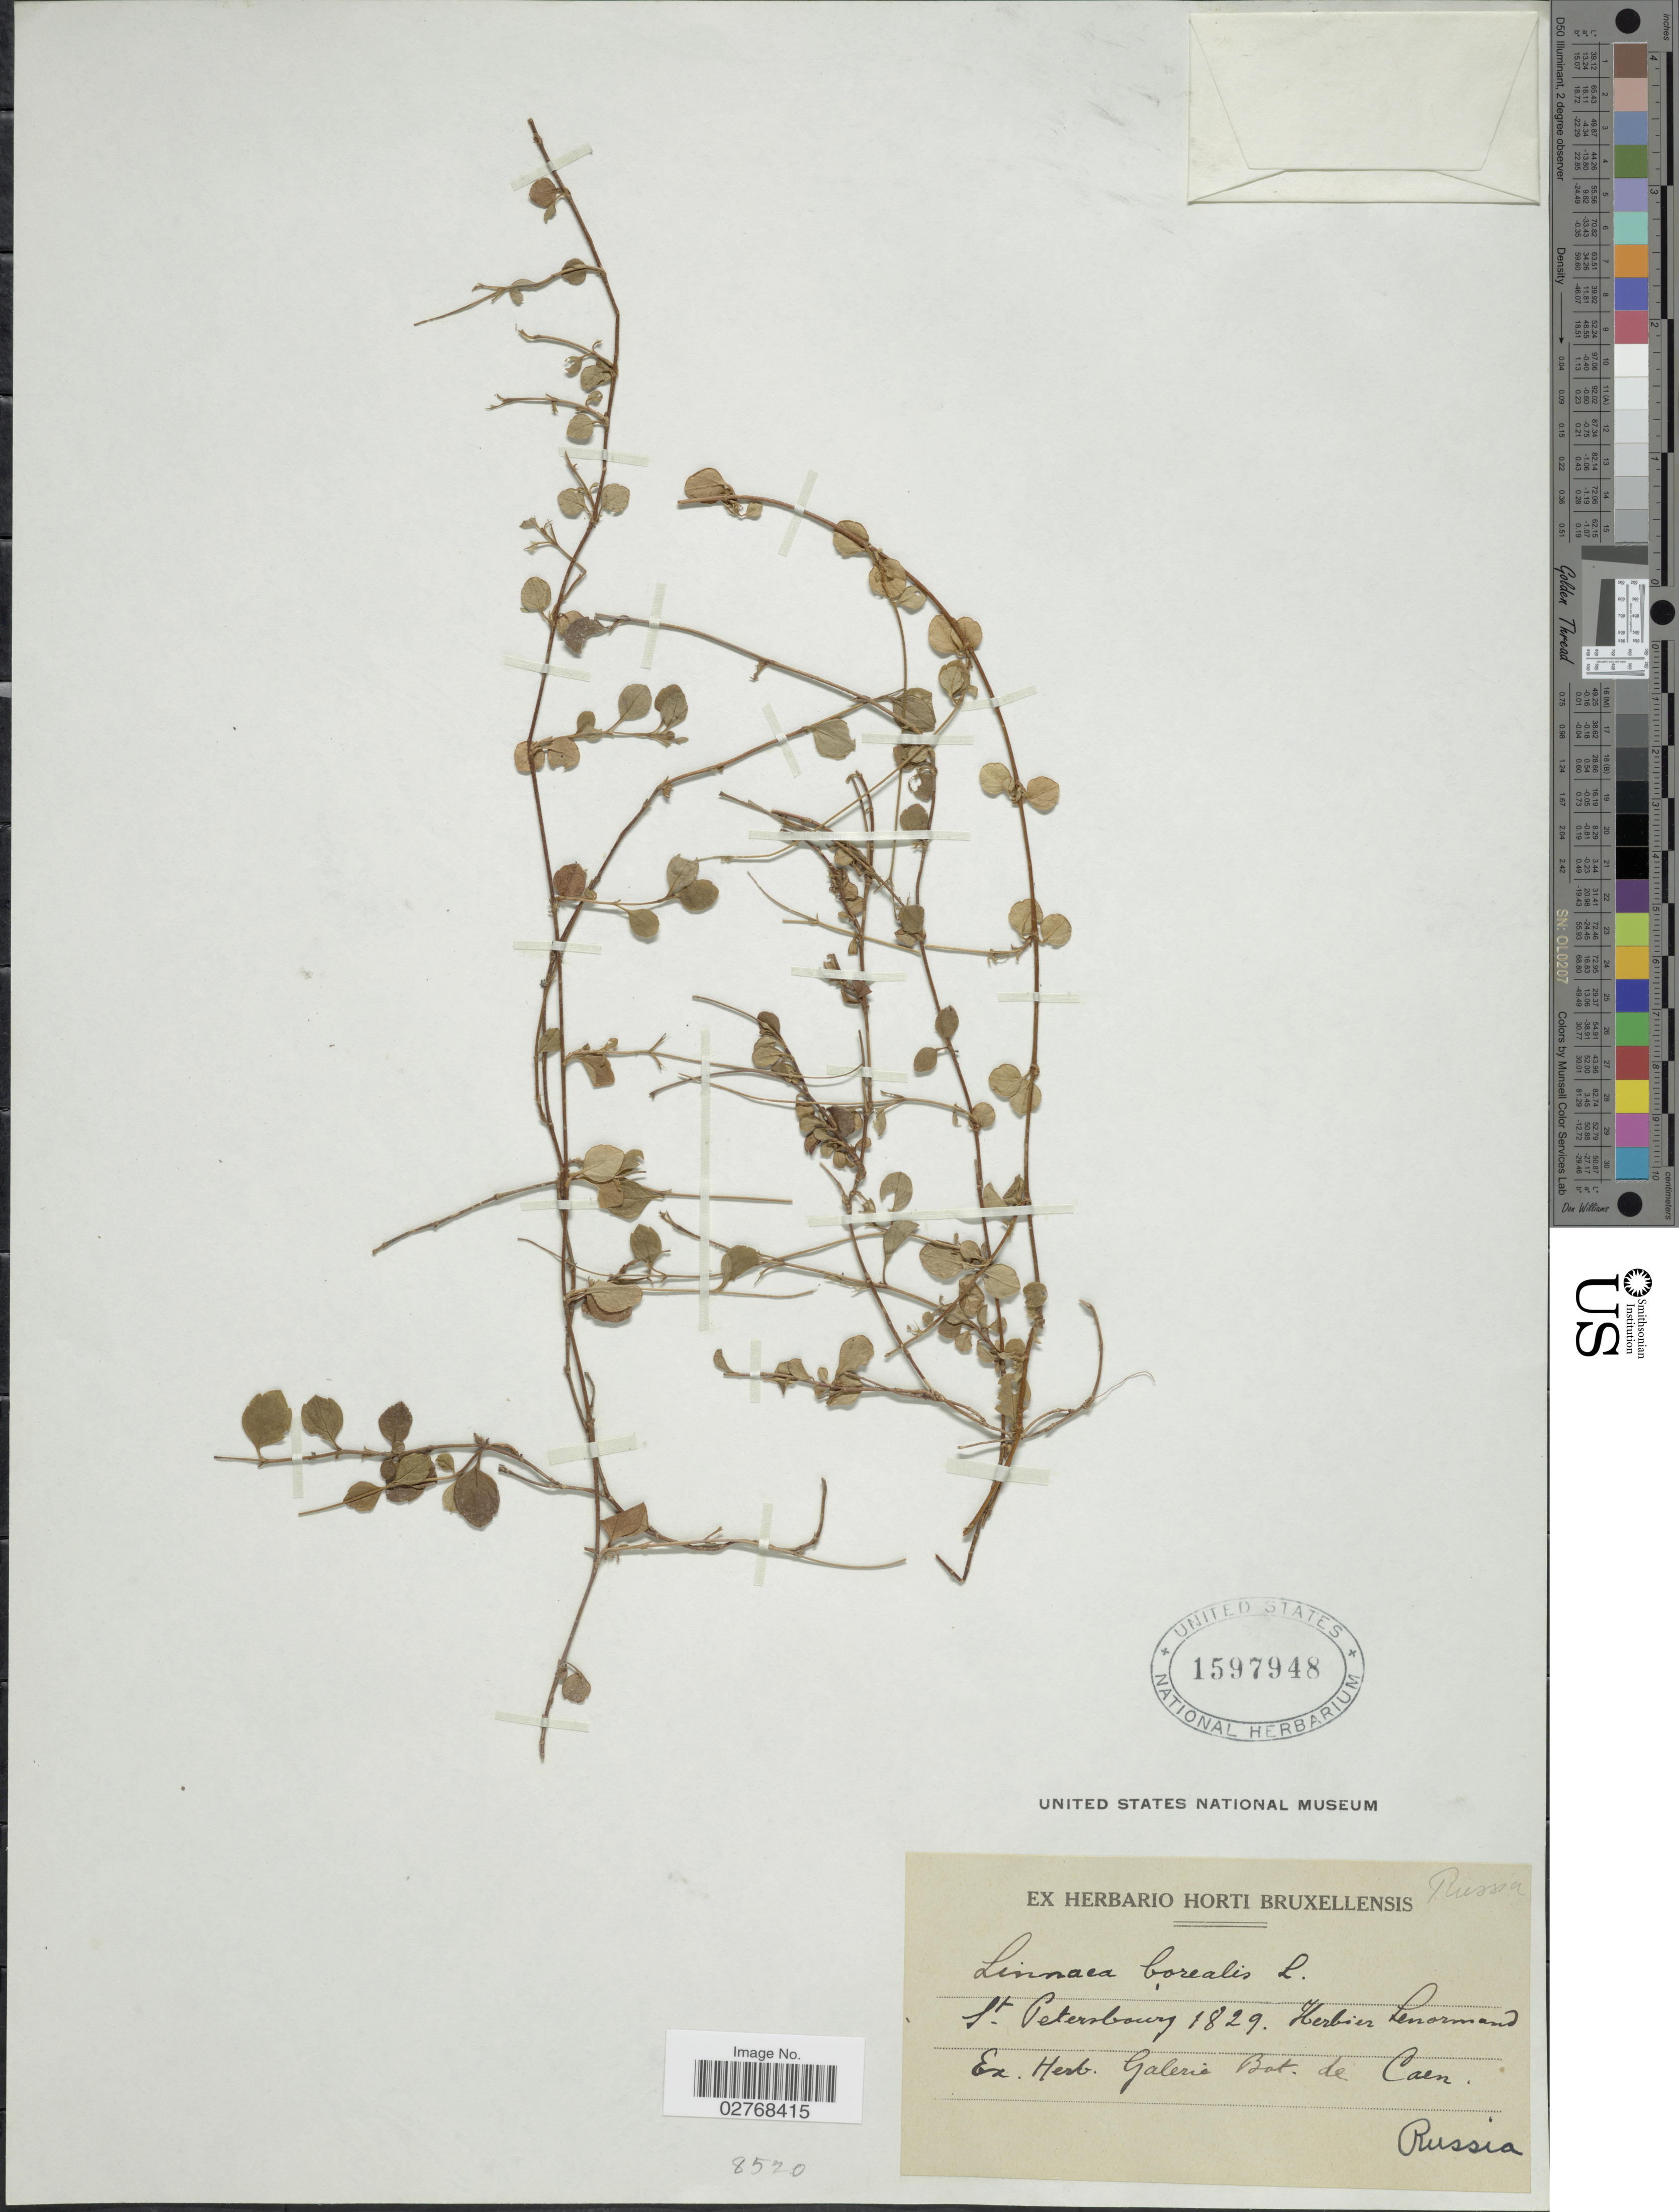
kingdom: Plantae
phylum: Tracheophyta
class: Magnoliopsida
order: Dipsacales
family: Caprifoliaceae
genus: Linnaea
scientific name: Linnaea borealis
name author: L.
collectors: Ex herb. Lenormand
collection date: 1829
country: Russian Federation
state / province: St. Petersburg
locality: St. Pietersbourg. Russia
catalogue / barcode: US 1597948